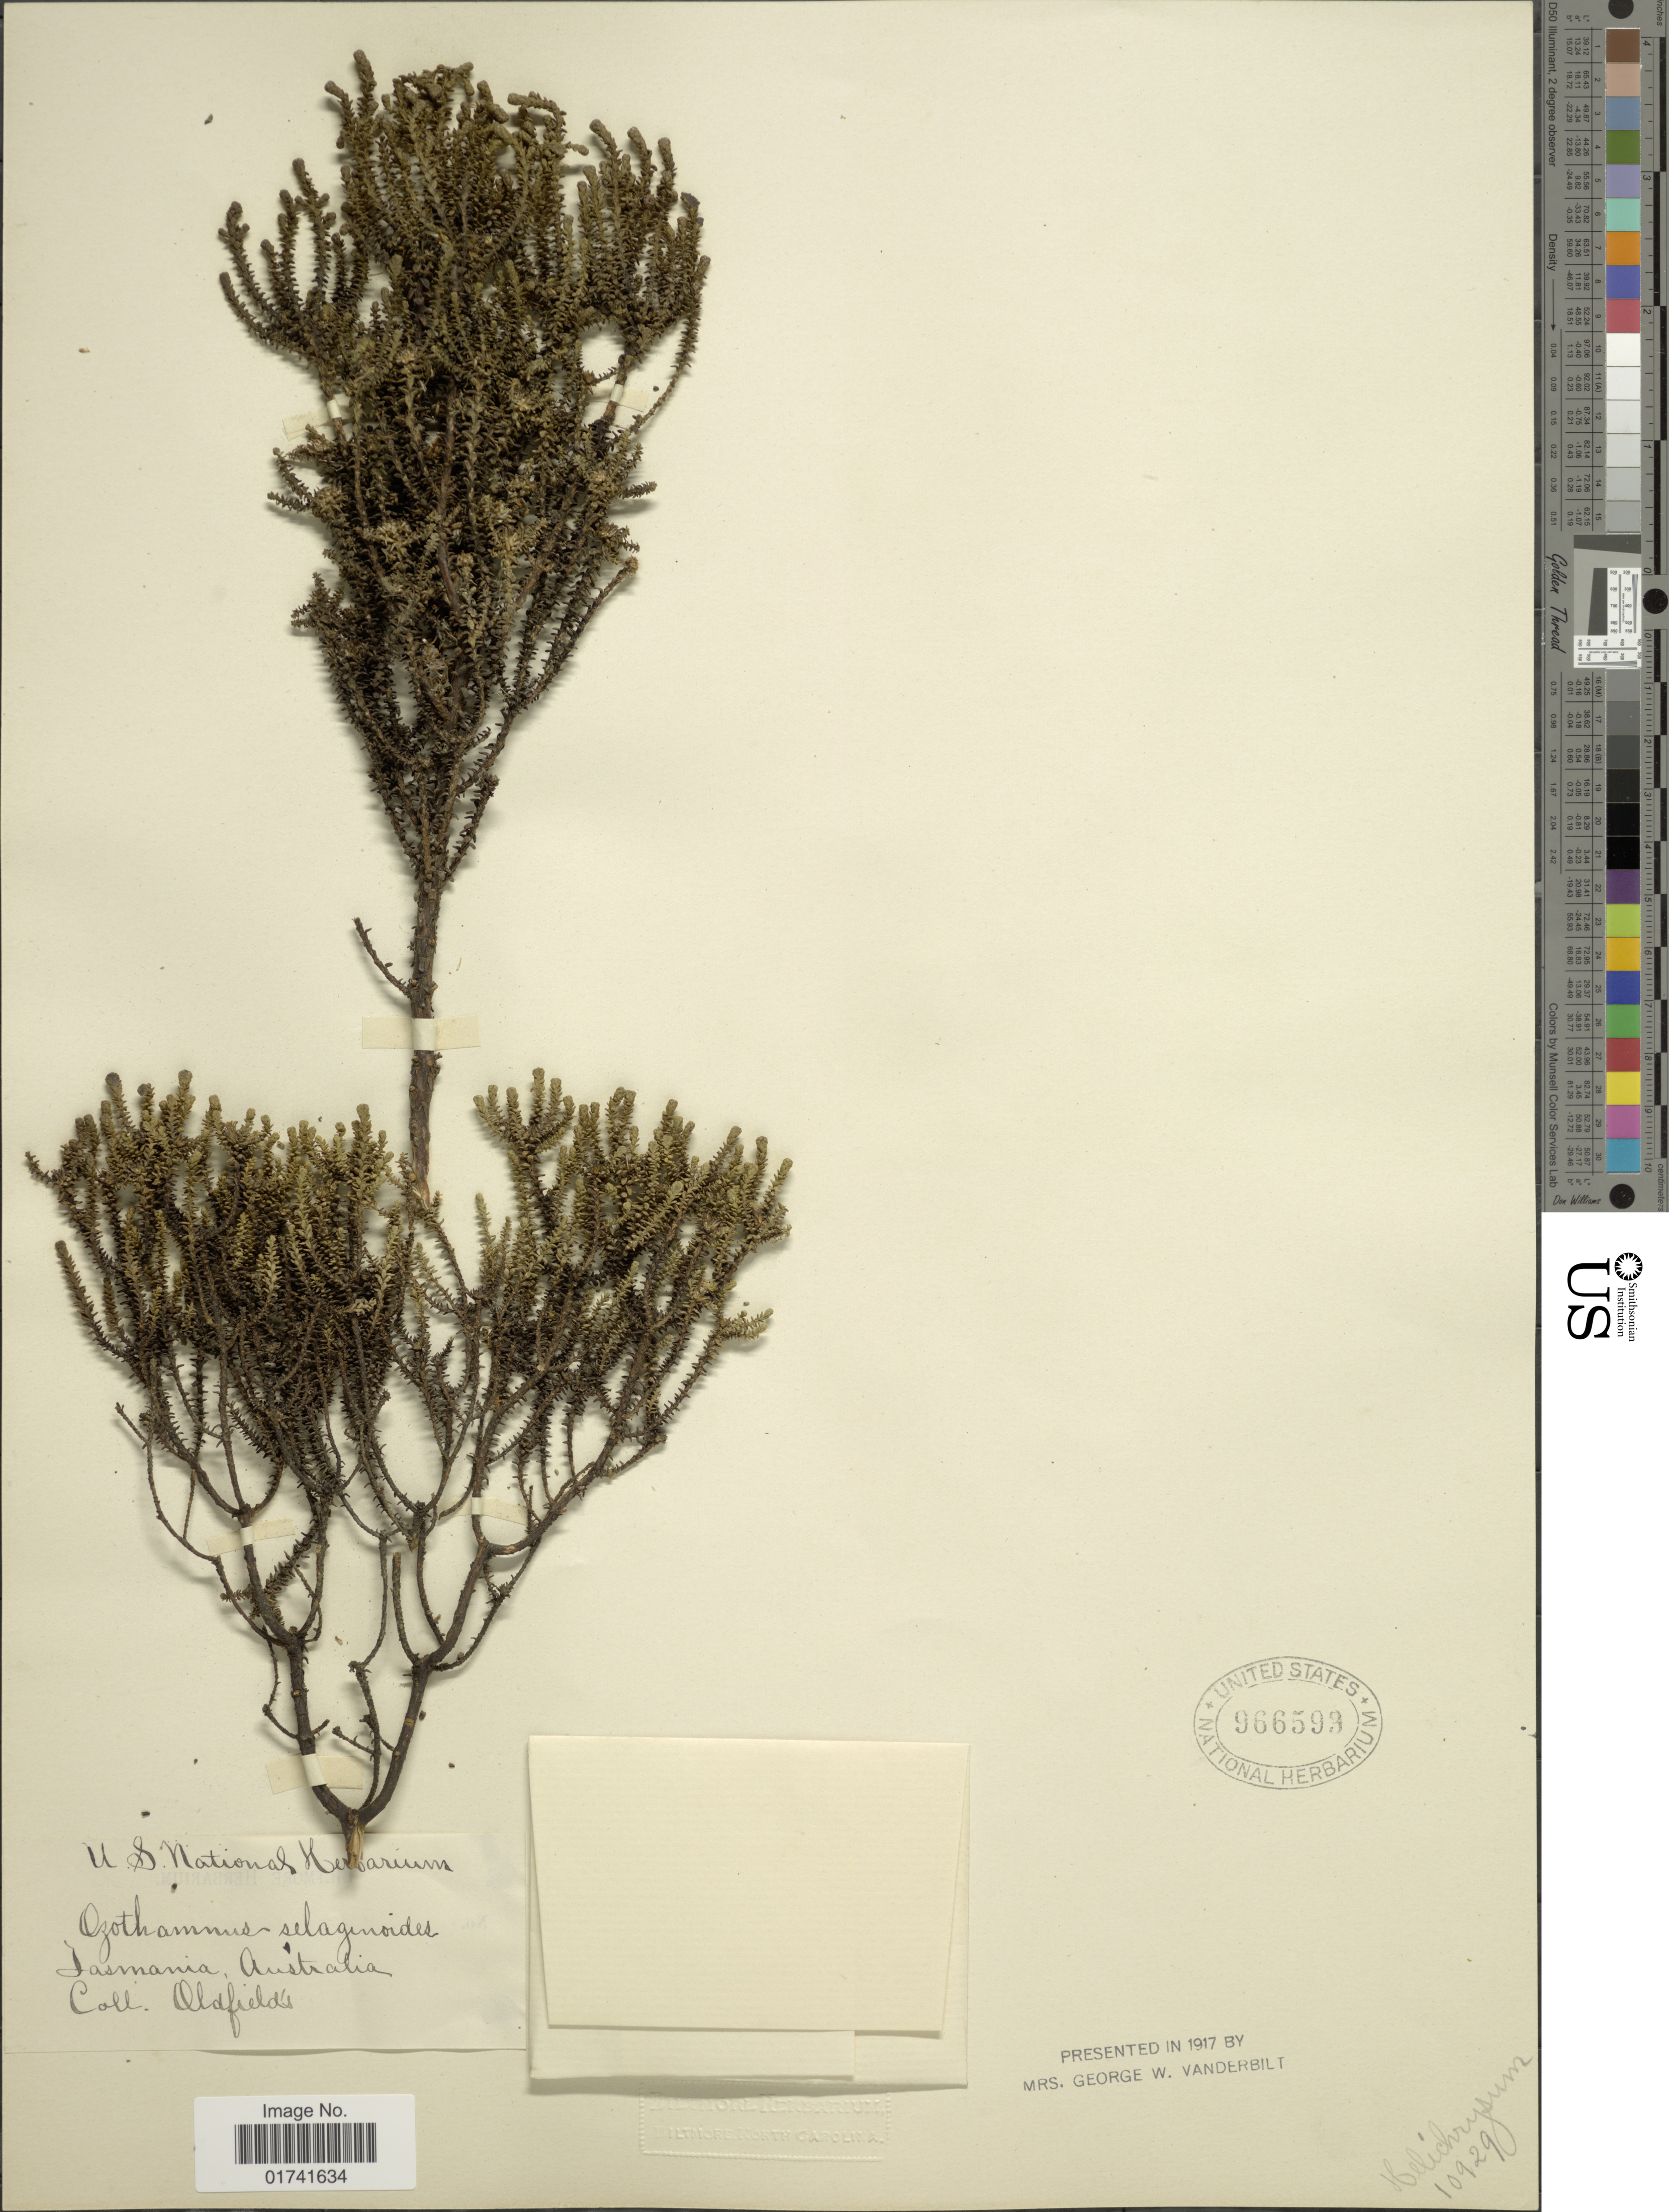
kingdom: Plantae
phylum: Tracheophyta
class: Magnoliopsida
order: Asterales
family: Asteraceae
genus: Ozothamnus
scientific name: Ozothamnus selaginoides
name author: Sond. & F. Muell.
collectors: Oldfield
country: Australia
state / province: Tasmania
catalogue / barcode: US 966593